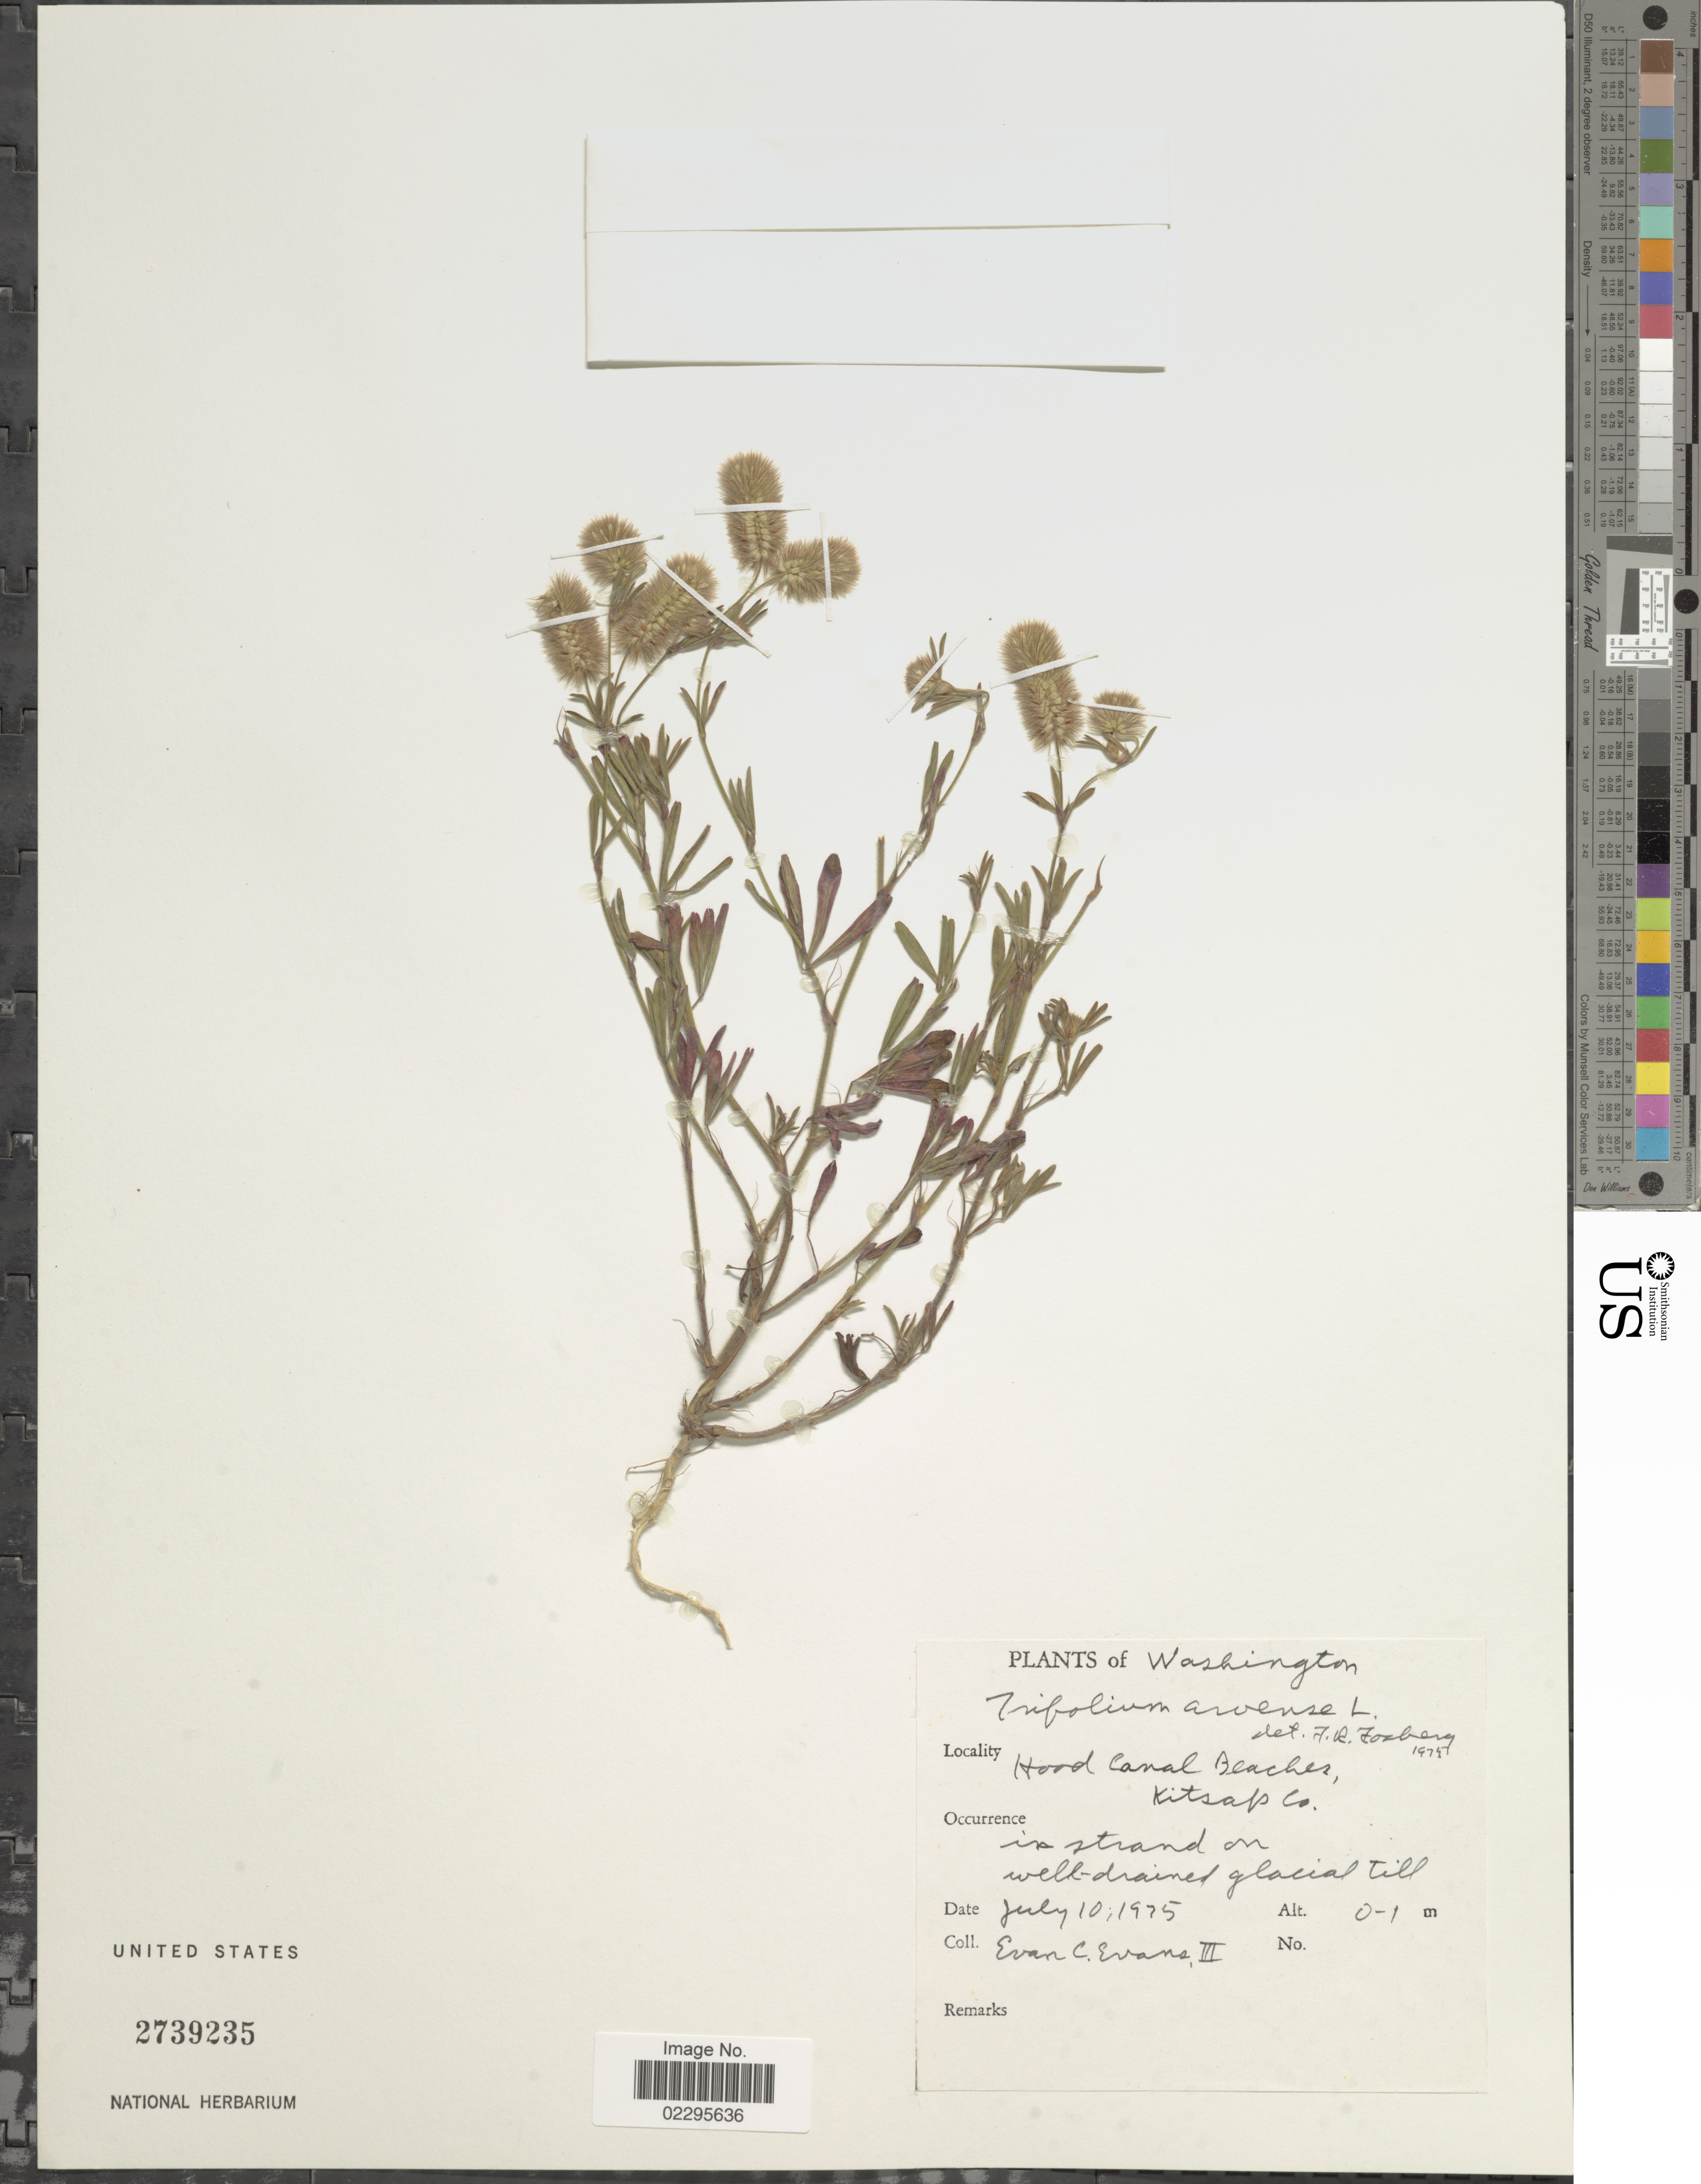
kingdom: Plantae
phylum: Tracheophyta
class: Magnoliopsida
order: Fabales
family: Fabaceae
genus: Trifolium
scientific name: Trifolium arvense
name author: L.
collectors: E. C. Evans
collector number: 3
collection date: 1975-07-10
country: United States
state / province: Washington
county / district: Kitsap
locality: Hood Canal Beaches, Kitsap Co.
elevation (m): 0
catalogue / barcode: US 2739235